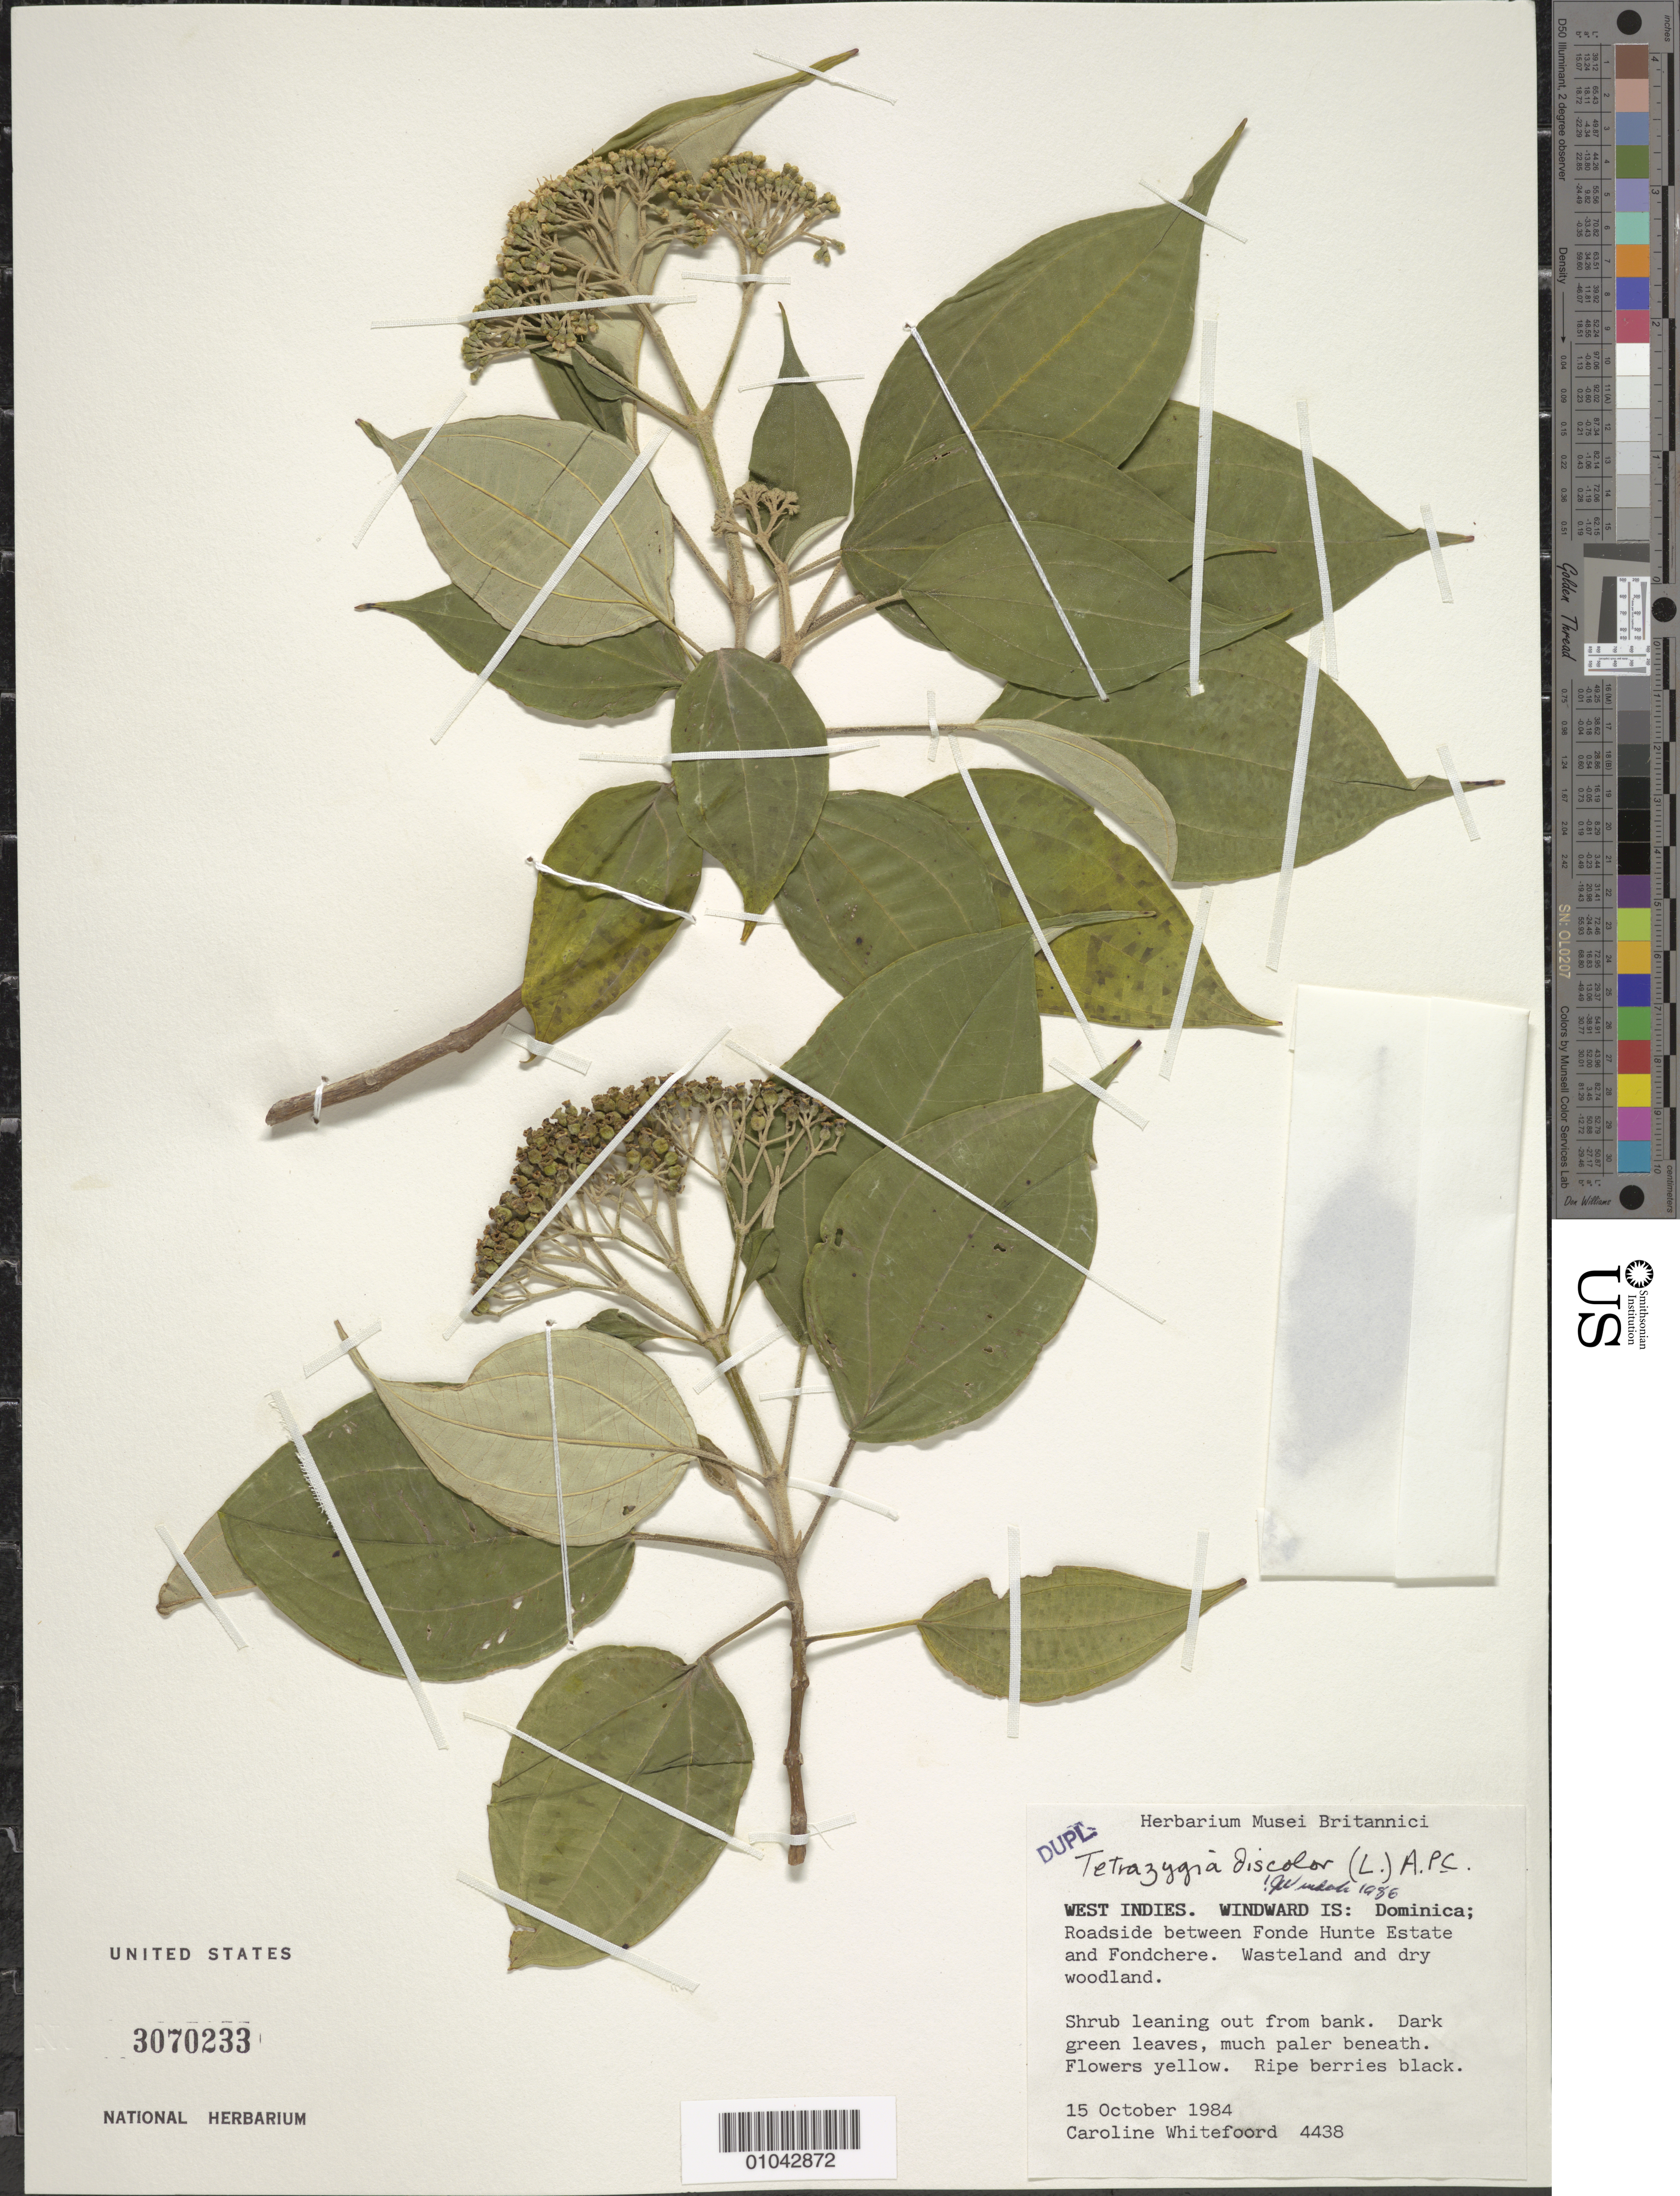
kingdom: Plantae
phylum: Tracheophyta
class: Magnoliopsida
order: Myrtales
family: Melastomataceae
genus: Tetrazygia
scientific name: Tetrazygia discolor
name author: (L.) DC.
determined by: Wurdack, John J., (US), US (UNITED STATES)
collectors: C. Whitefoord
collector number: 4438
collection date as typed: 15 Oct 1984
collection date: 1984-10-15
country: Dominica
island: Dominica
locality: Between Fonde hunte Estate and Fondchere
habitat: Wasteland and dry woodland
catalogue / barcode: US 3070233